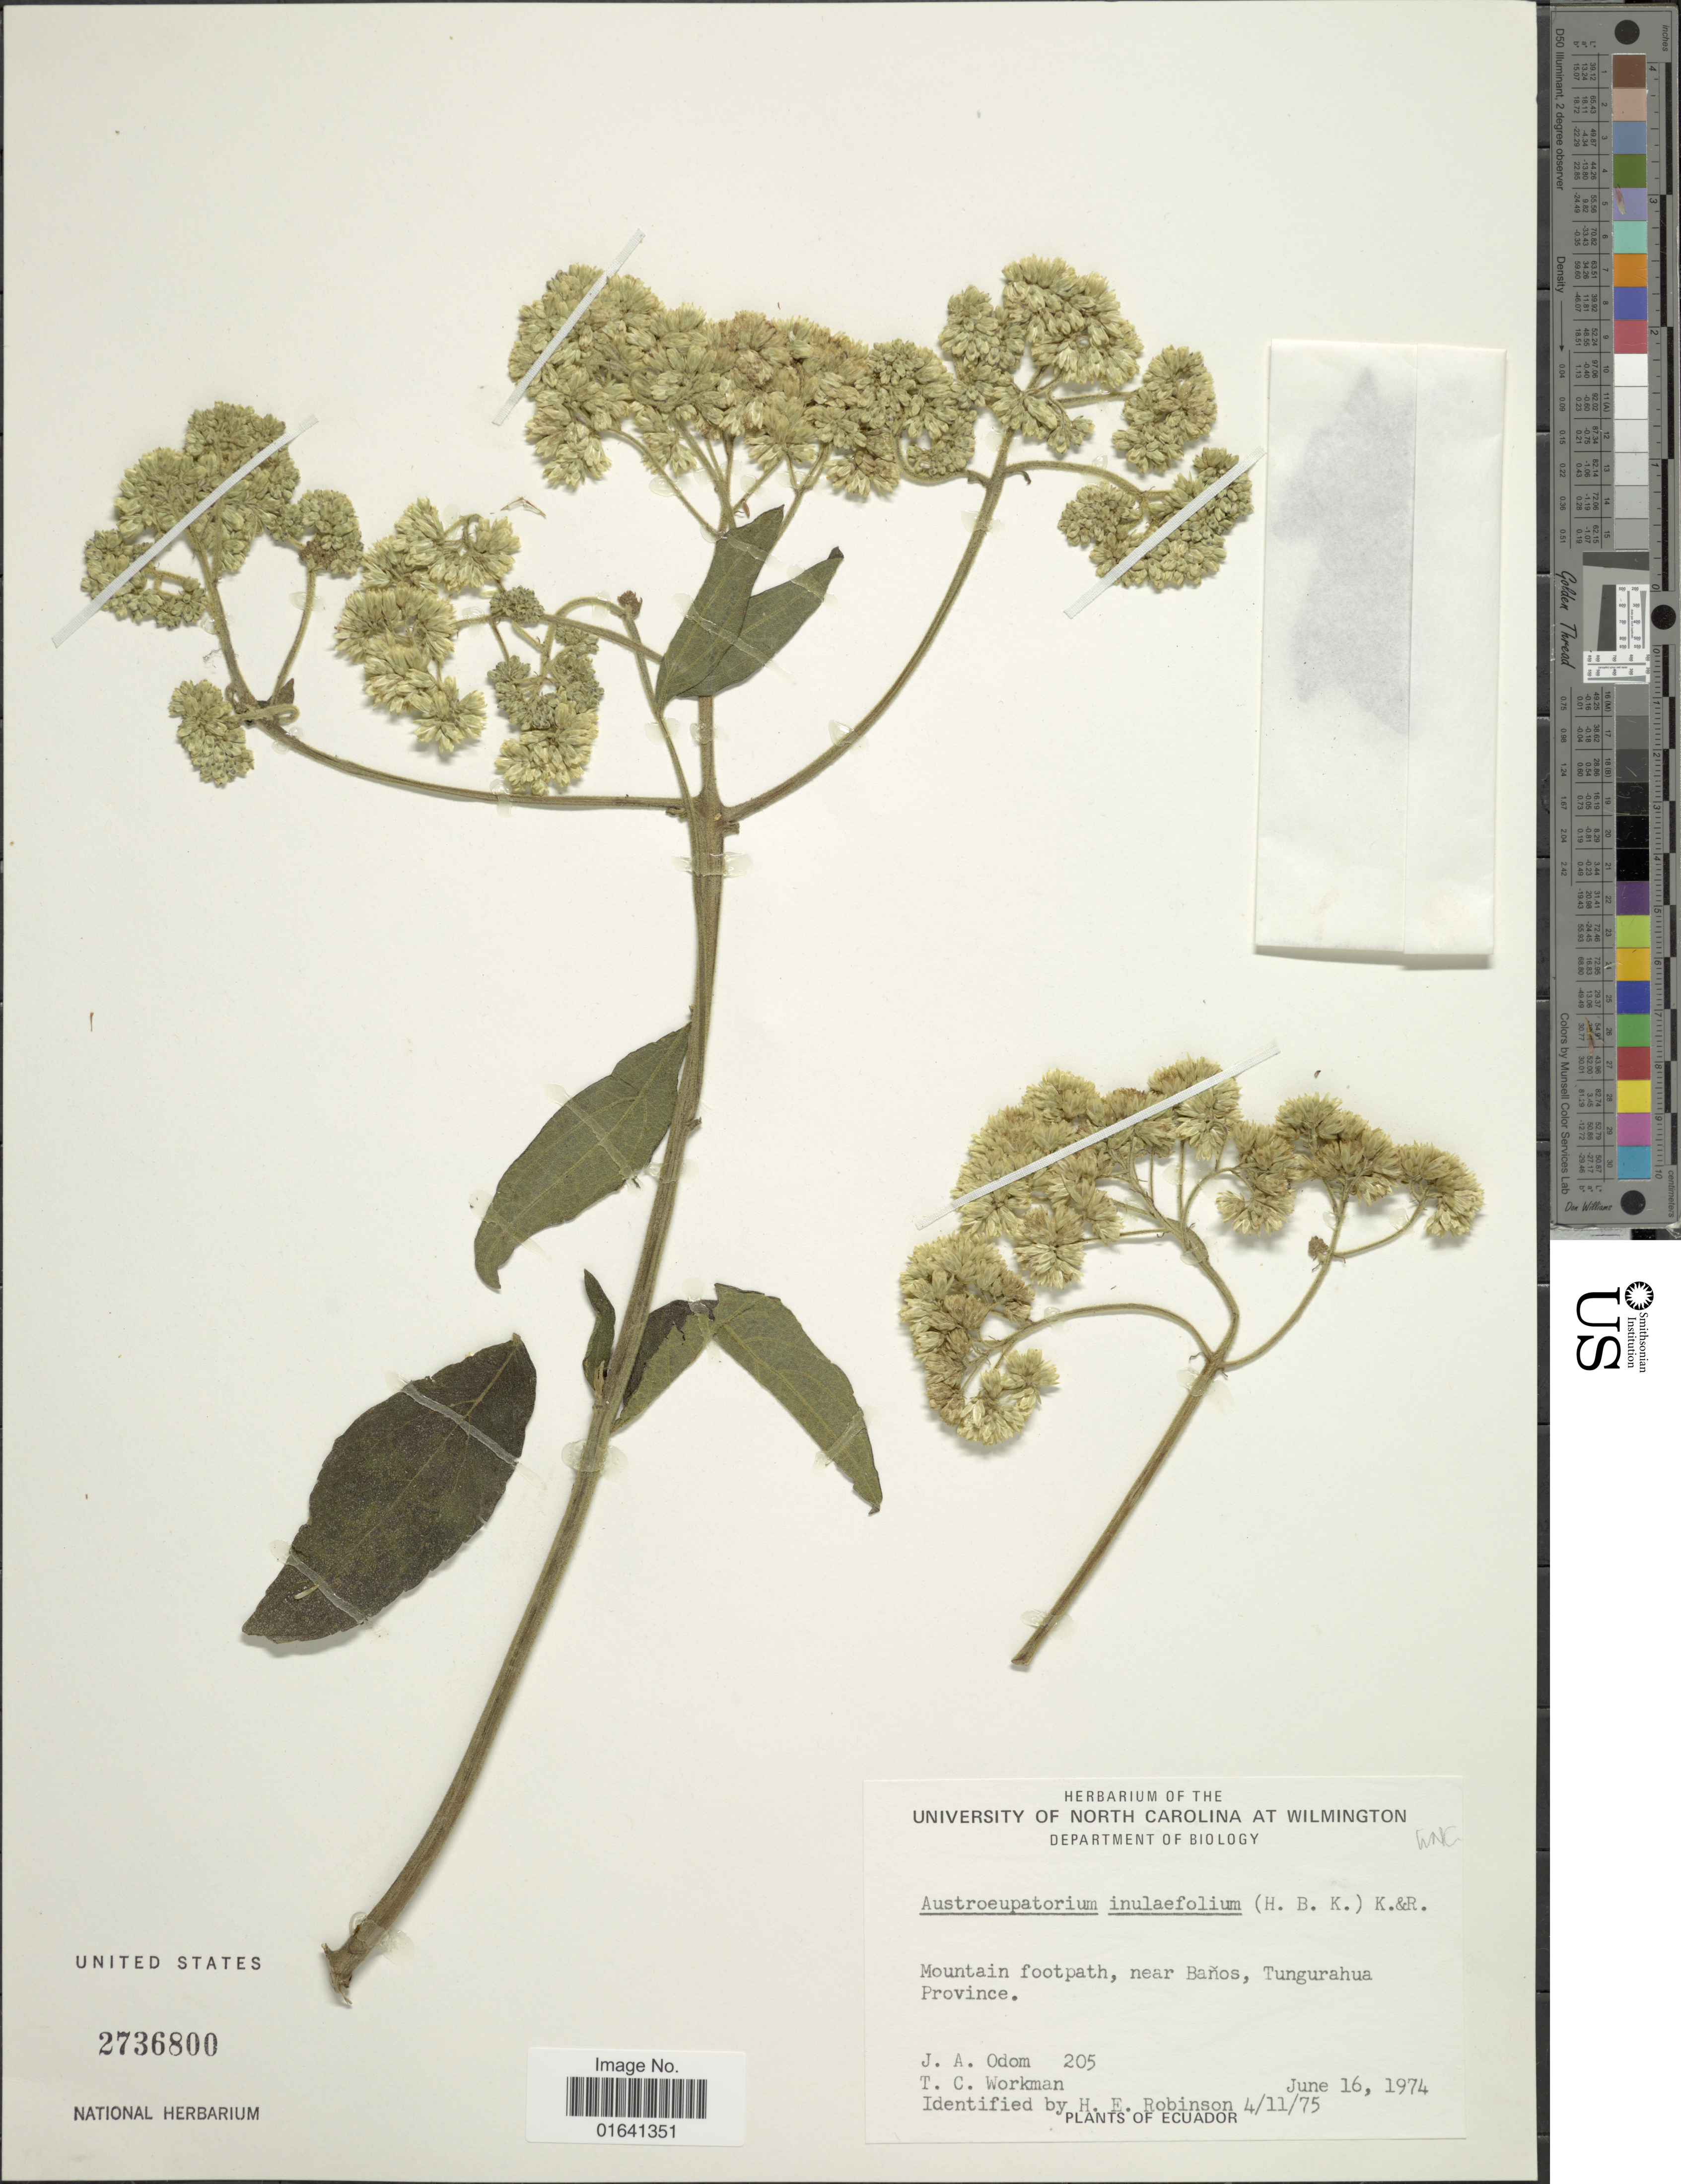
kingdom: Plantae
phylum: Tracheophyta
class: Magnoliopsida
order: Asterales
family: Asteraceae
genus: Austroeupatorium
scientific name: Austroeupatorium inulaefolium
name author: (Kunth) R.M. King & H. Rob.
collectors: J. Odom & T. Workman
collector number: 205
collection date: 1974-06-16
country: Ecuador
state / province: Tungurahua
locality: Mountain footpath, near Baños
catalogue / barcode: US 2736800